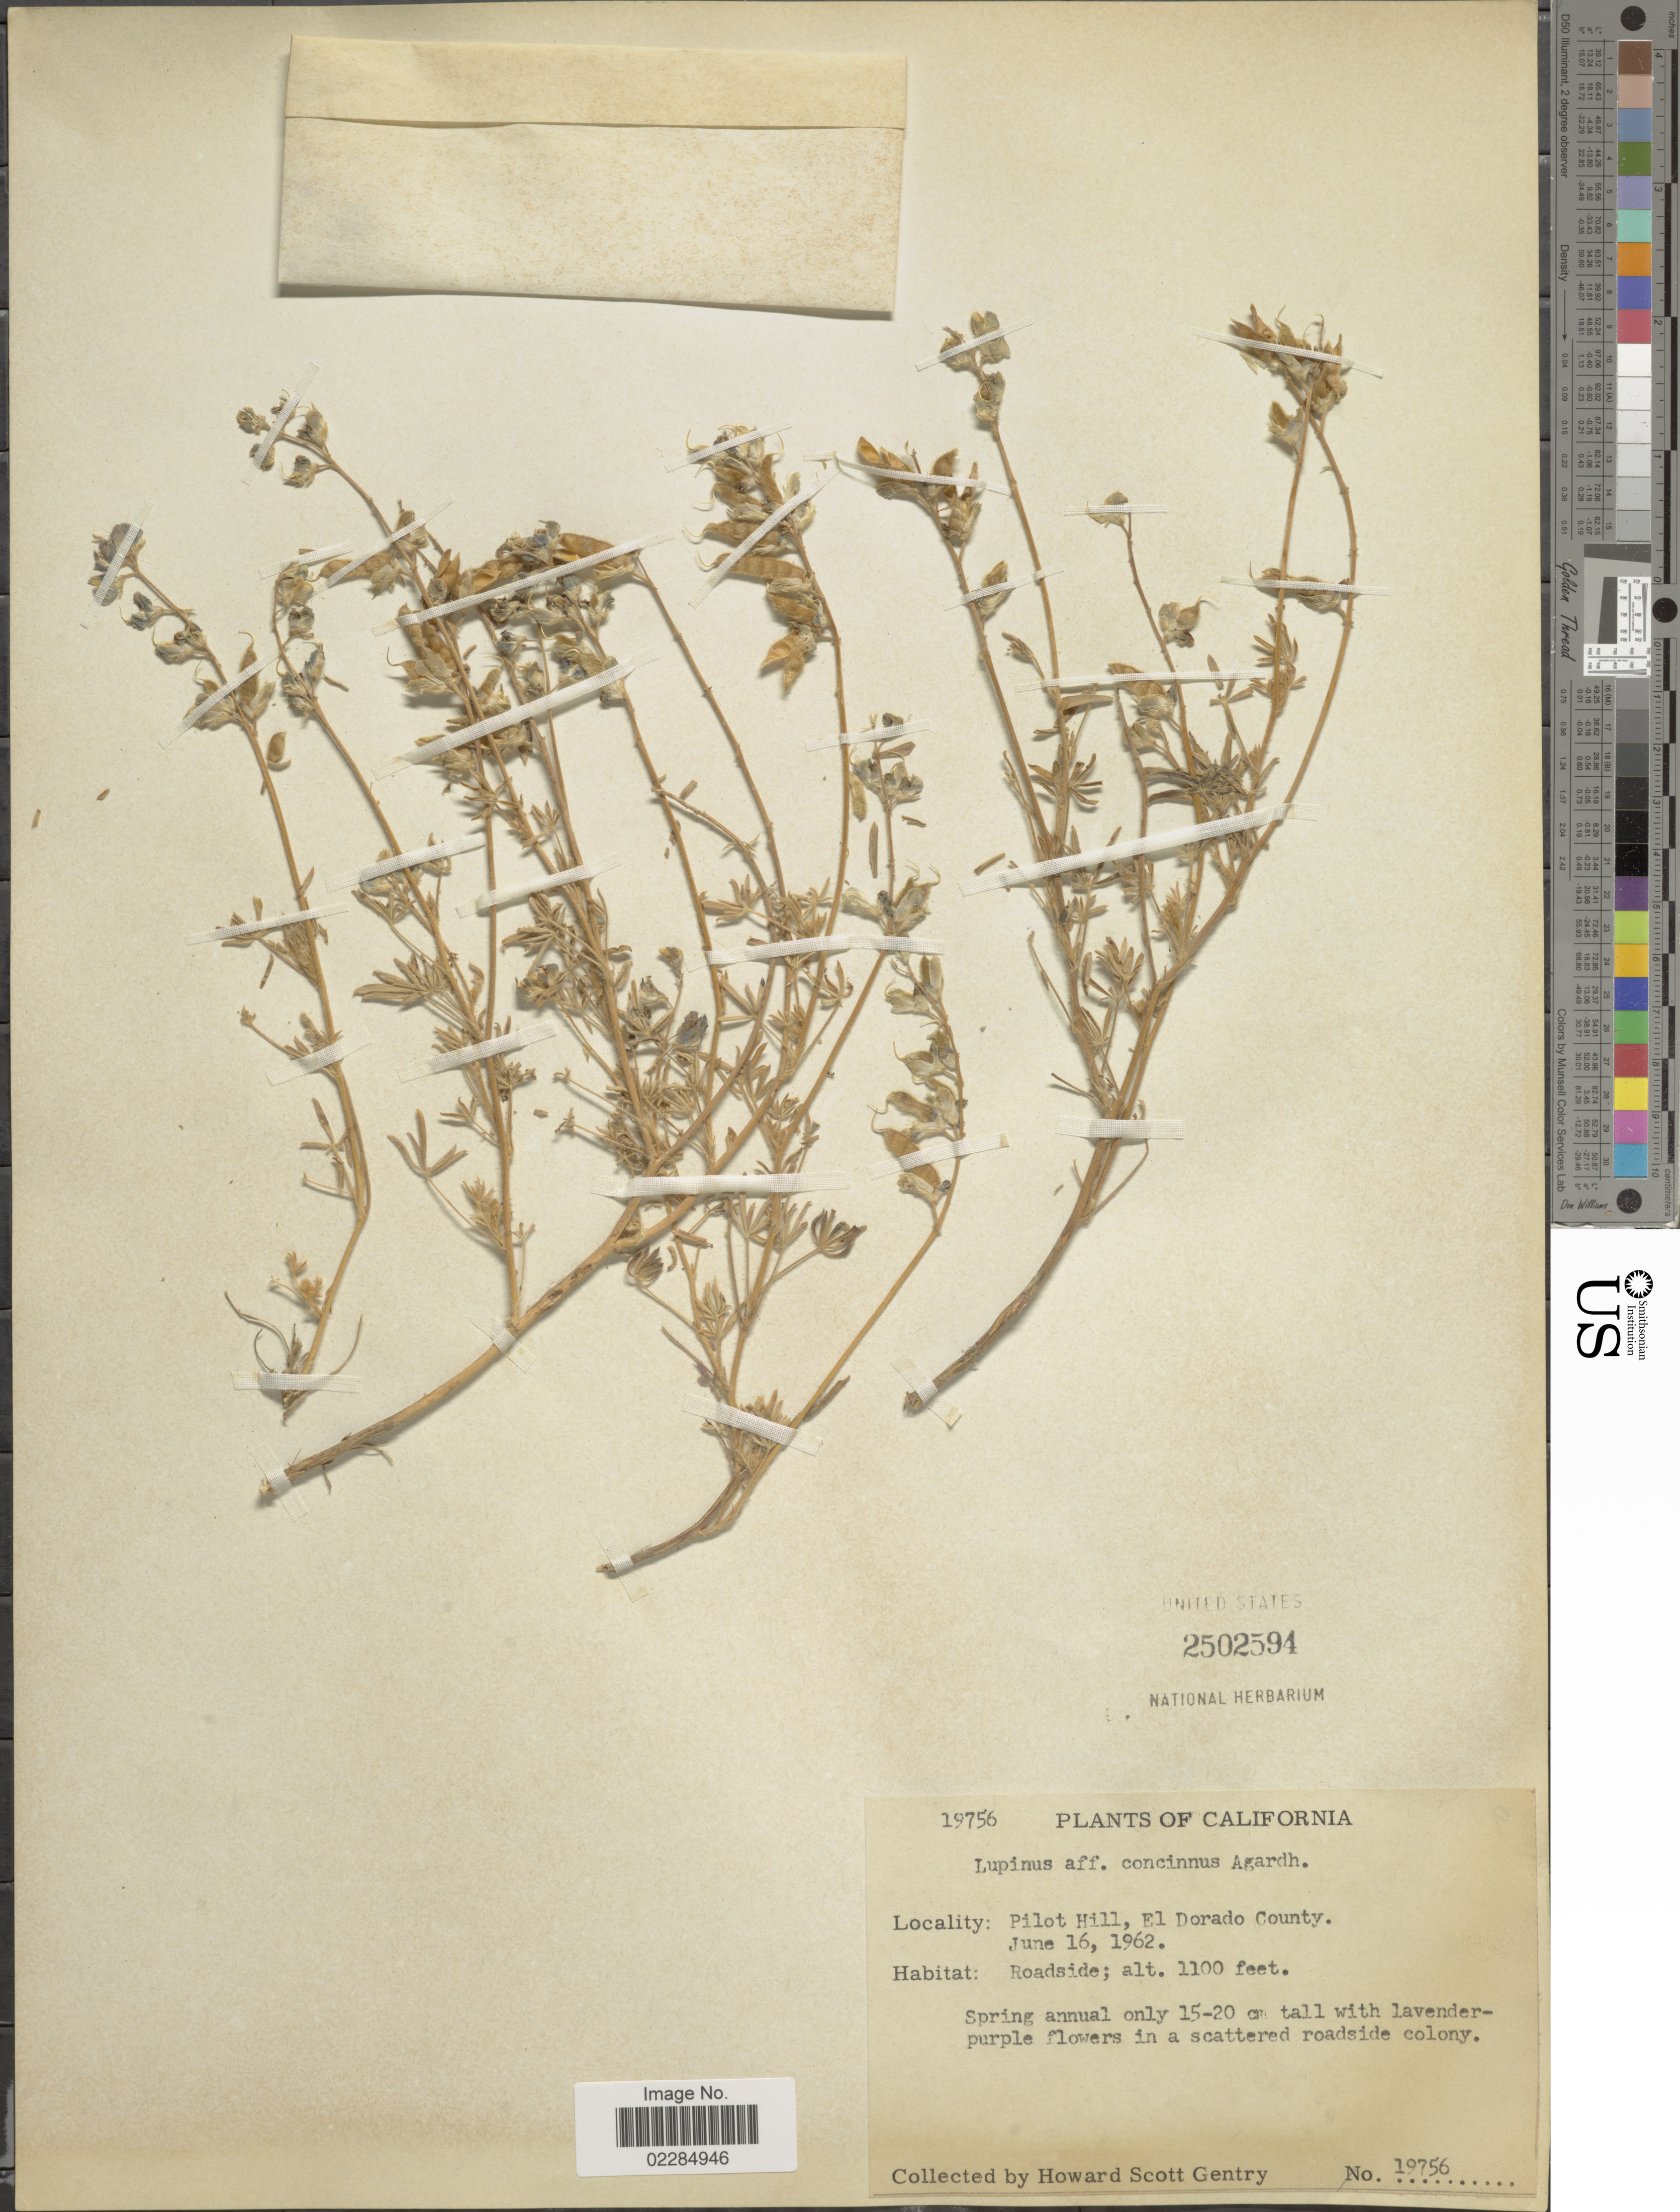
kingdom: Plantae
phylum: Tracheophyta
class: Magnoliopsida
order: Fabales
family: Fabaceae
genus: Lupinus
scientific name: Lupinus concinnus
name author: J. Agardh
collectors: H. S. Gentry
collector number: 19756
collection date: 1962-06-16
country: United States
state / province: California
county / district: El Dorado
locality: Pilot Hill, El Dorado County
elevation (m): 335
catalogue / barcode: US 2502594